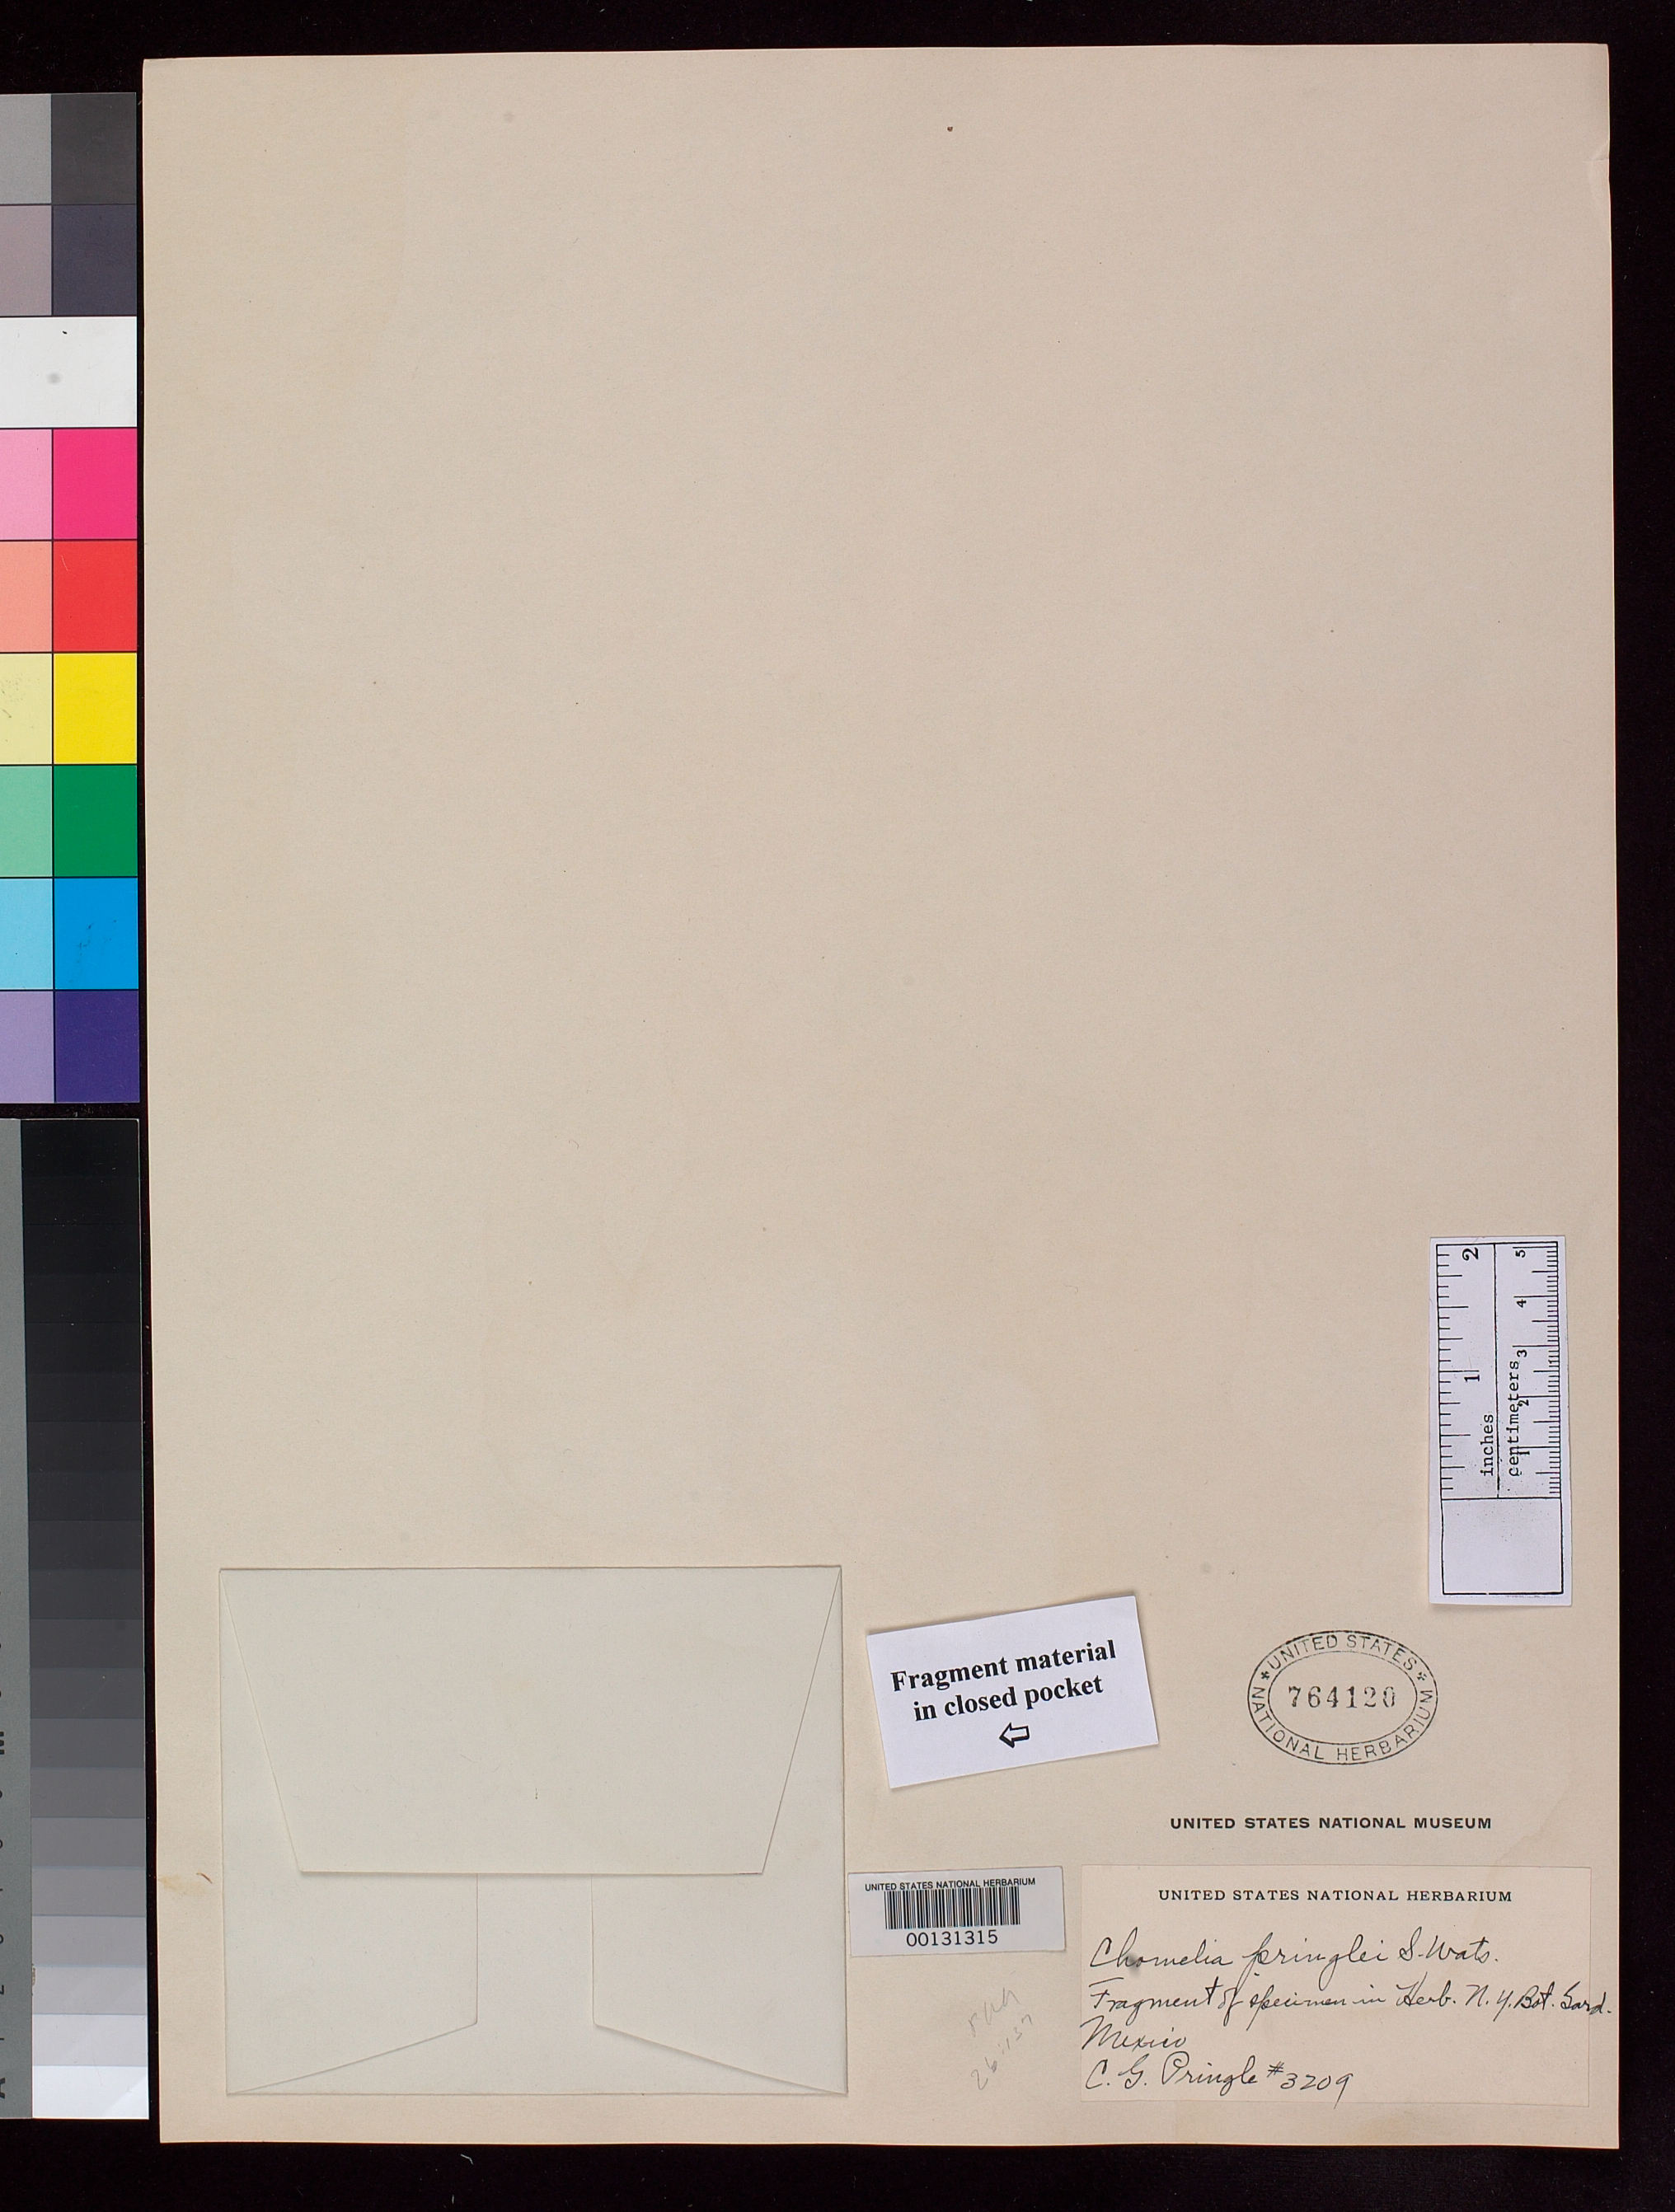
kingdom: Plantae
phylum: Tracheophyta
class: Magnoliopsida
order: Gentianales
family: Rubiaceae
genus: Chomelia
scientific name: Chomelia pringlei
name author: S. Watson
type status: Isotype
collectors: C. G. Pringle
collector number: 3209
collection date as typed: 06 Aug 1890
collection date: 1890-08-06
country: Mexico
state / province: San Luis Potosi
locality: Tamasopo Canyon.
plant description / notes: Fragmentary material of type specimen ex herb. NYBG.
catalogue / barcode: US 764120